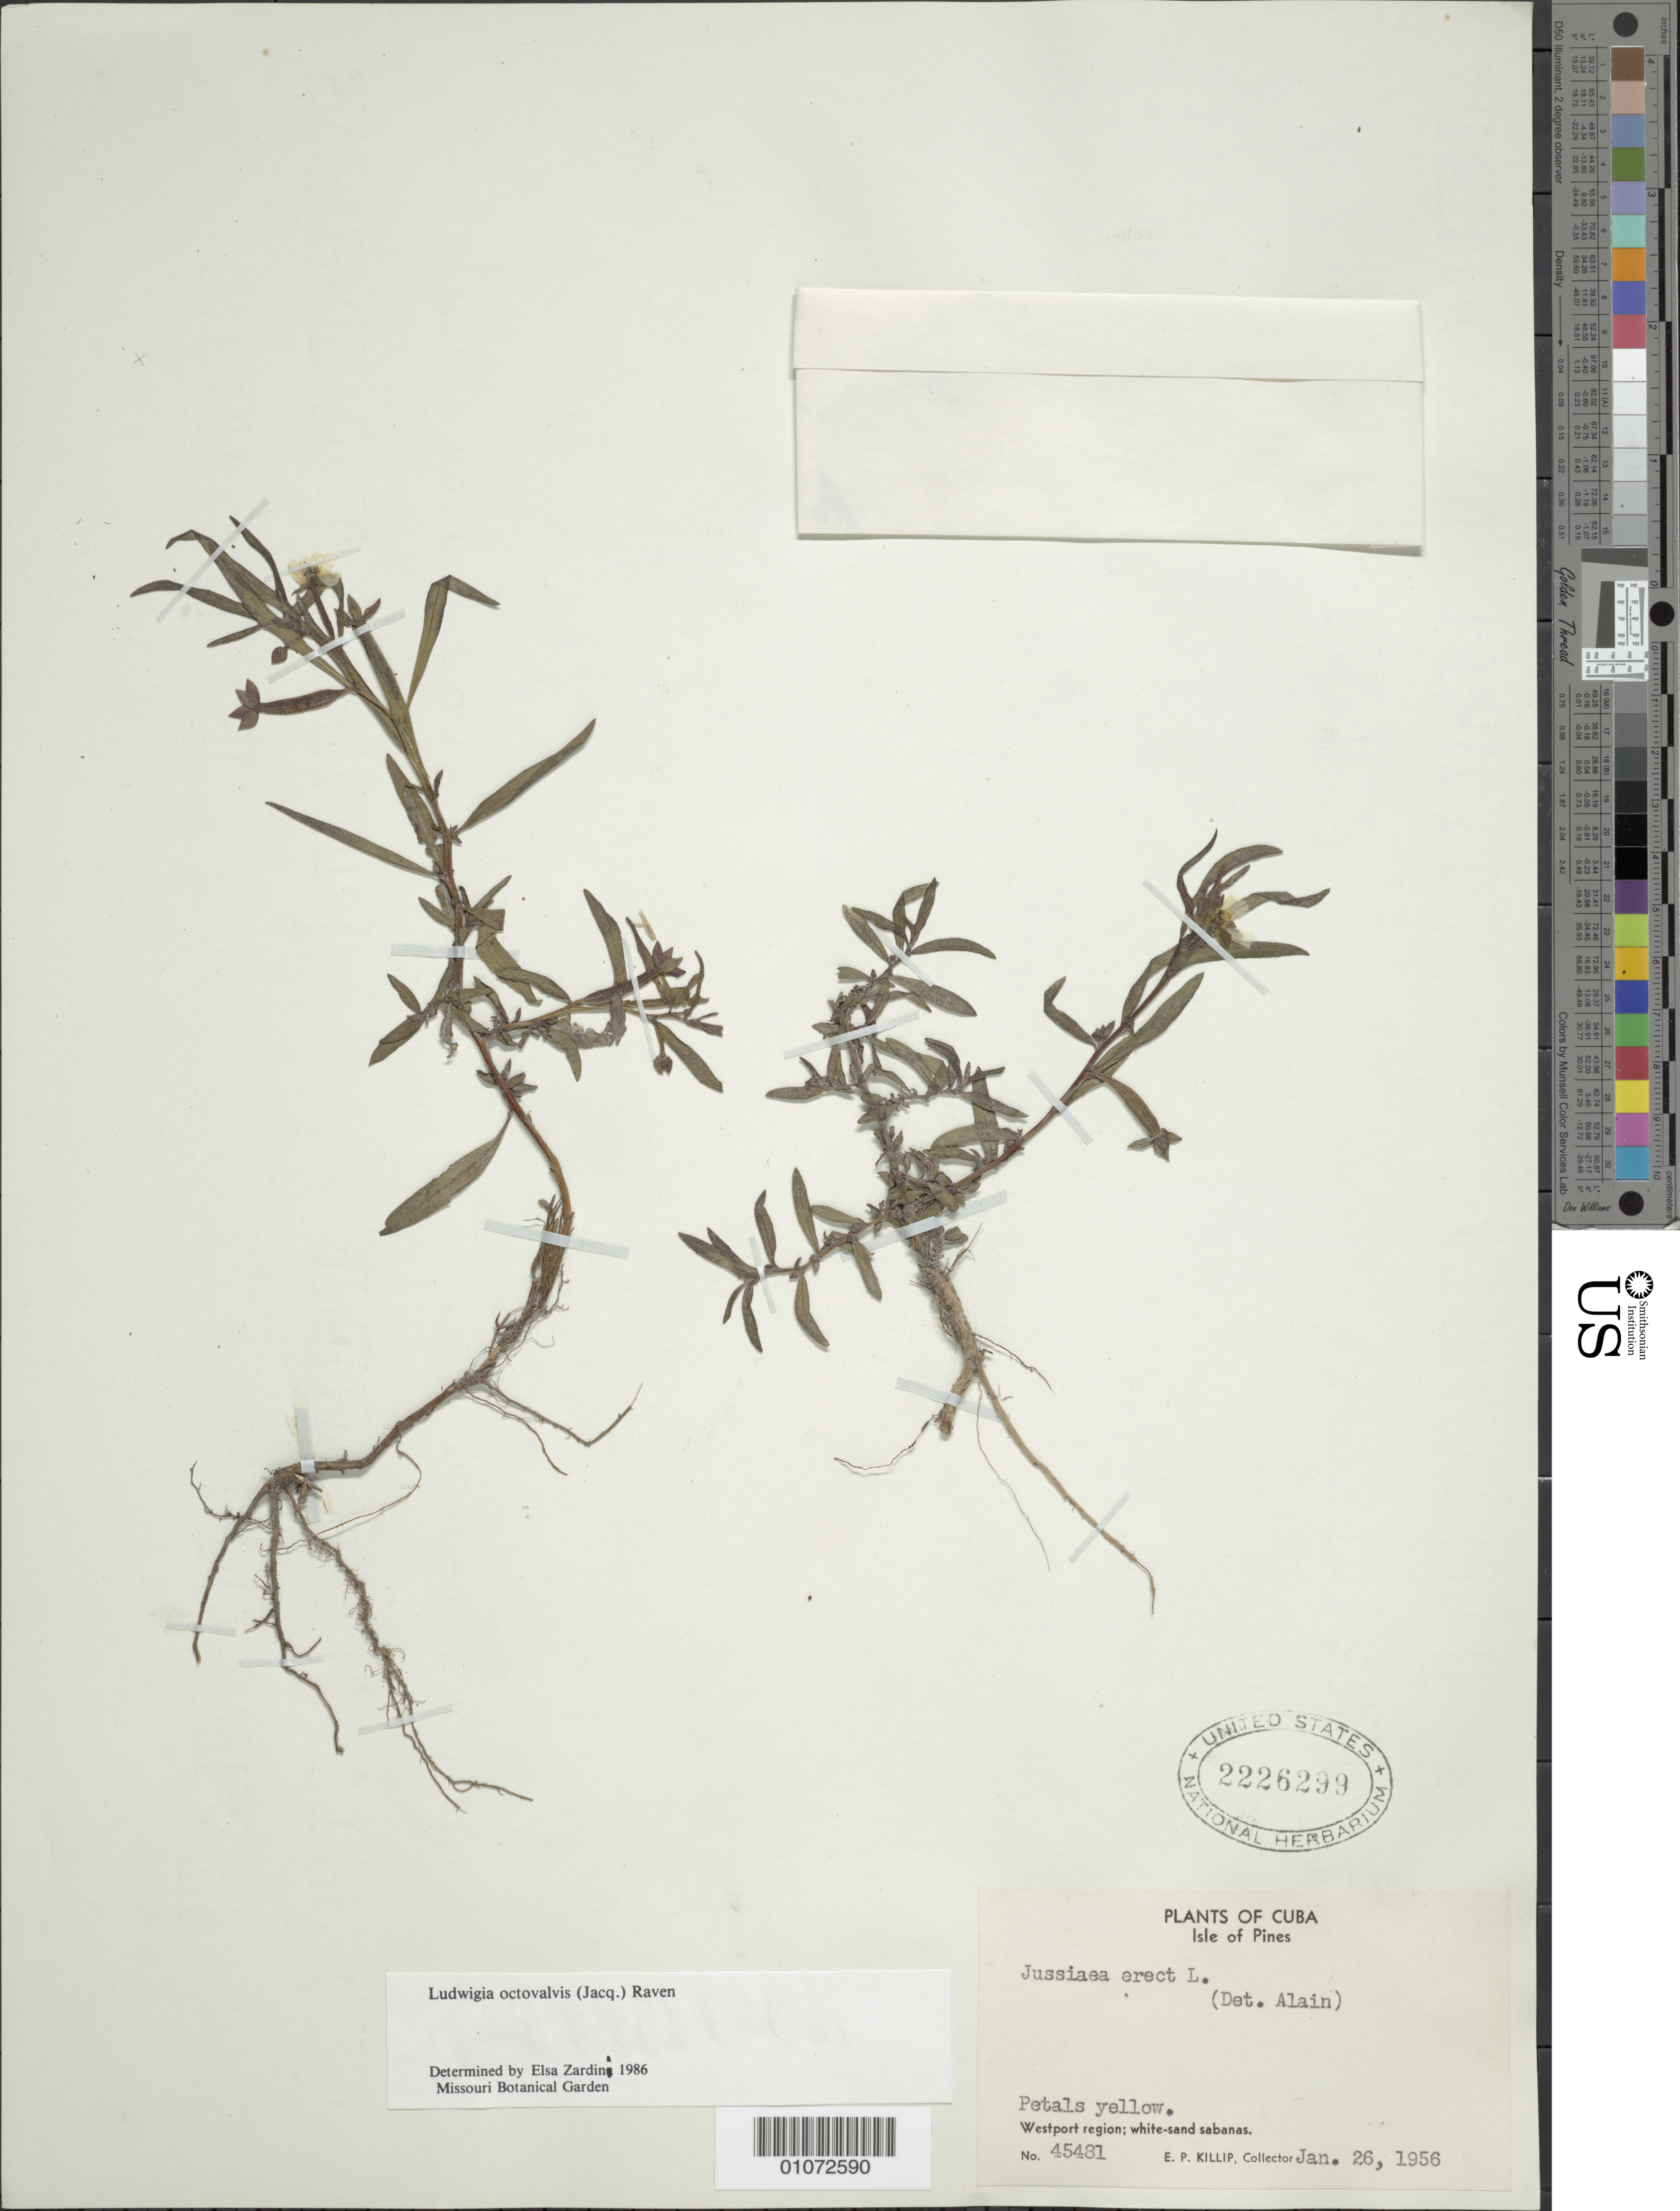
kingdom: Plantae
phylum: Tracheophyta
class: Magnoliopsida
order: Myrtales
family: Onagraceae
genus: Ludwigia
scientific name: Ludwigia octovalvis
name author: (Jacq.) P.H. Raven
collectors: E. P. Killip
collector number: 45481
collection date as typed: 26 Jan 1956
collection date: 1956-01-26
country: Cuba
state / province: Isla de La Juventud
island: Isla de la Juventud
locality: Westport region; white-sand savannas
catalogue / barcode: US 2226299